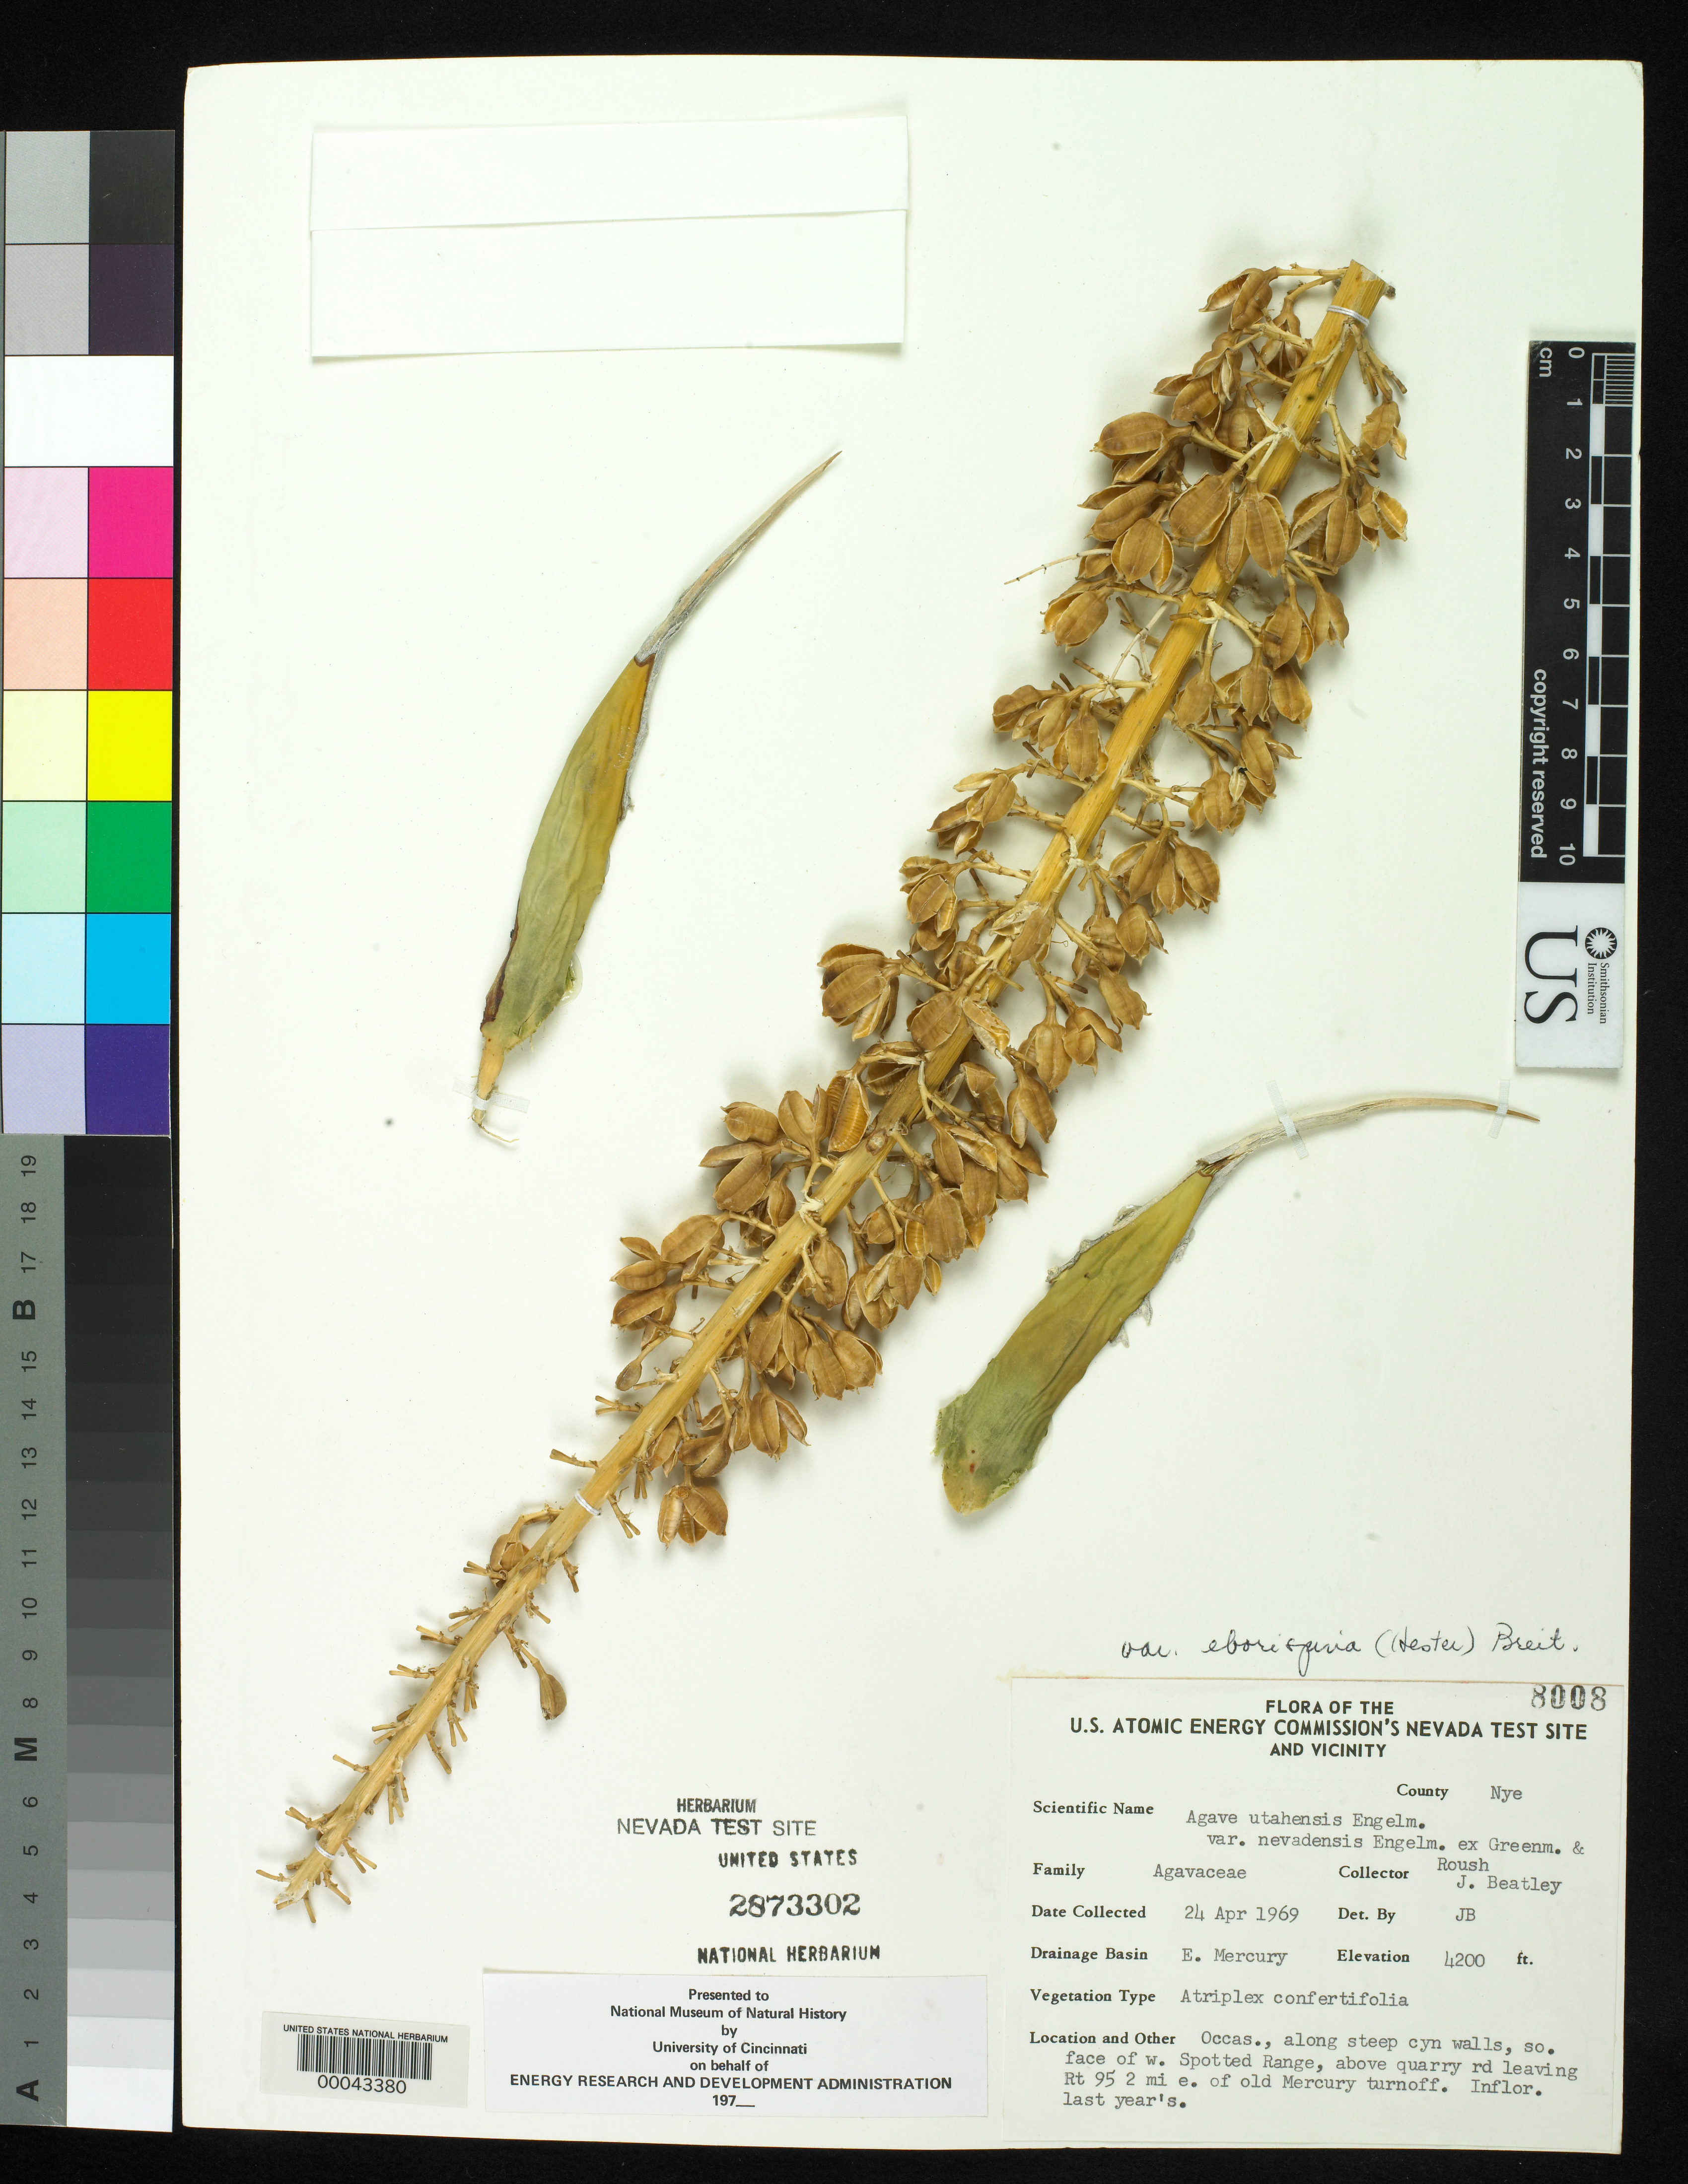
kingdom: Plantae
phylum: Tracheophyta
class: Liliopsida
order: Asparagales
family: Asparagaceae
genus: Agave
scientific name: Agave utahensis var. eborispina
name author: (Hester) Breitung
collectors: J. C. Beatley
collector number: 8008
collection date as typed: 24 Apr 1969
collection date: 1969-04-24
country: United States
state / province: Nevada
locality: South face of w spotted range, above quarry road leaving rt 95 2 mi e of old mercury turnoff.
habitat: Along steep cyn walls.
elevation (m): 1280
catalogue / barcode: US 2873302